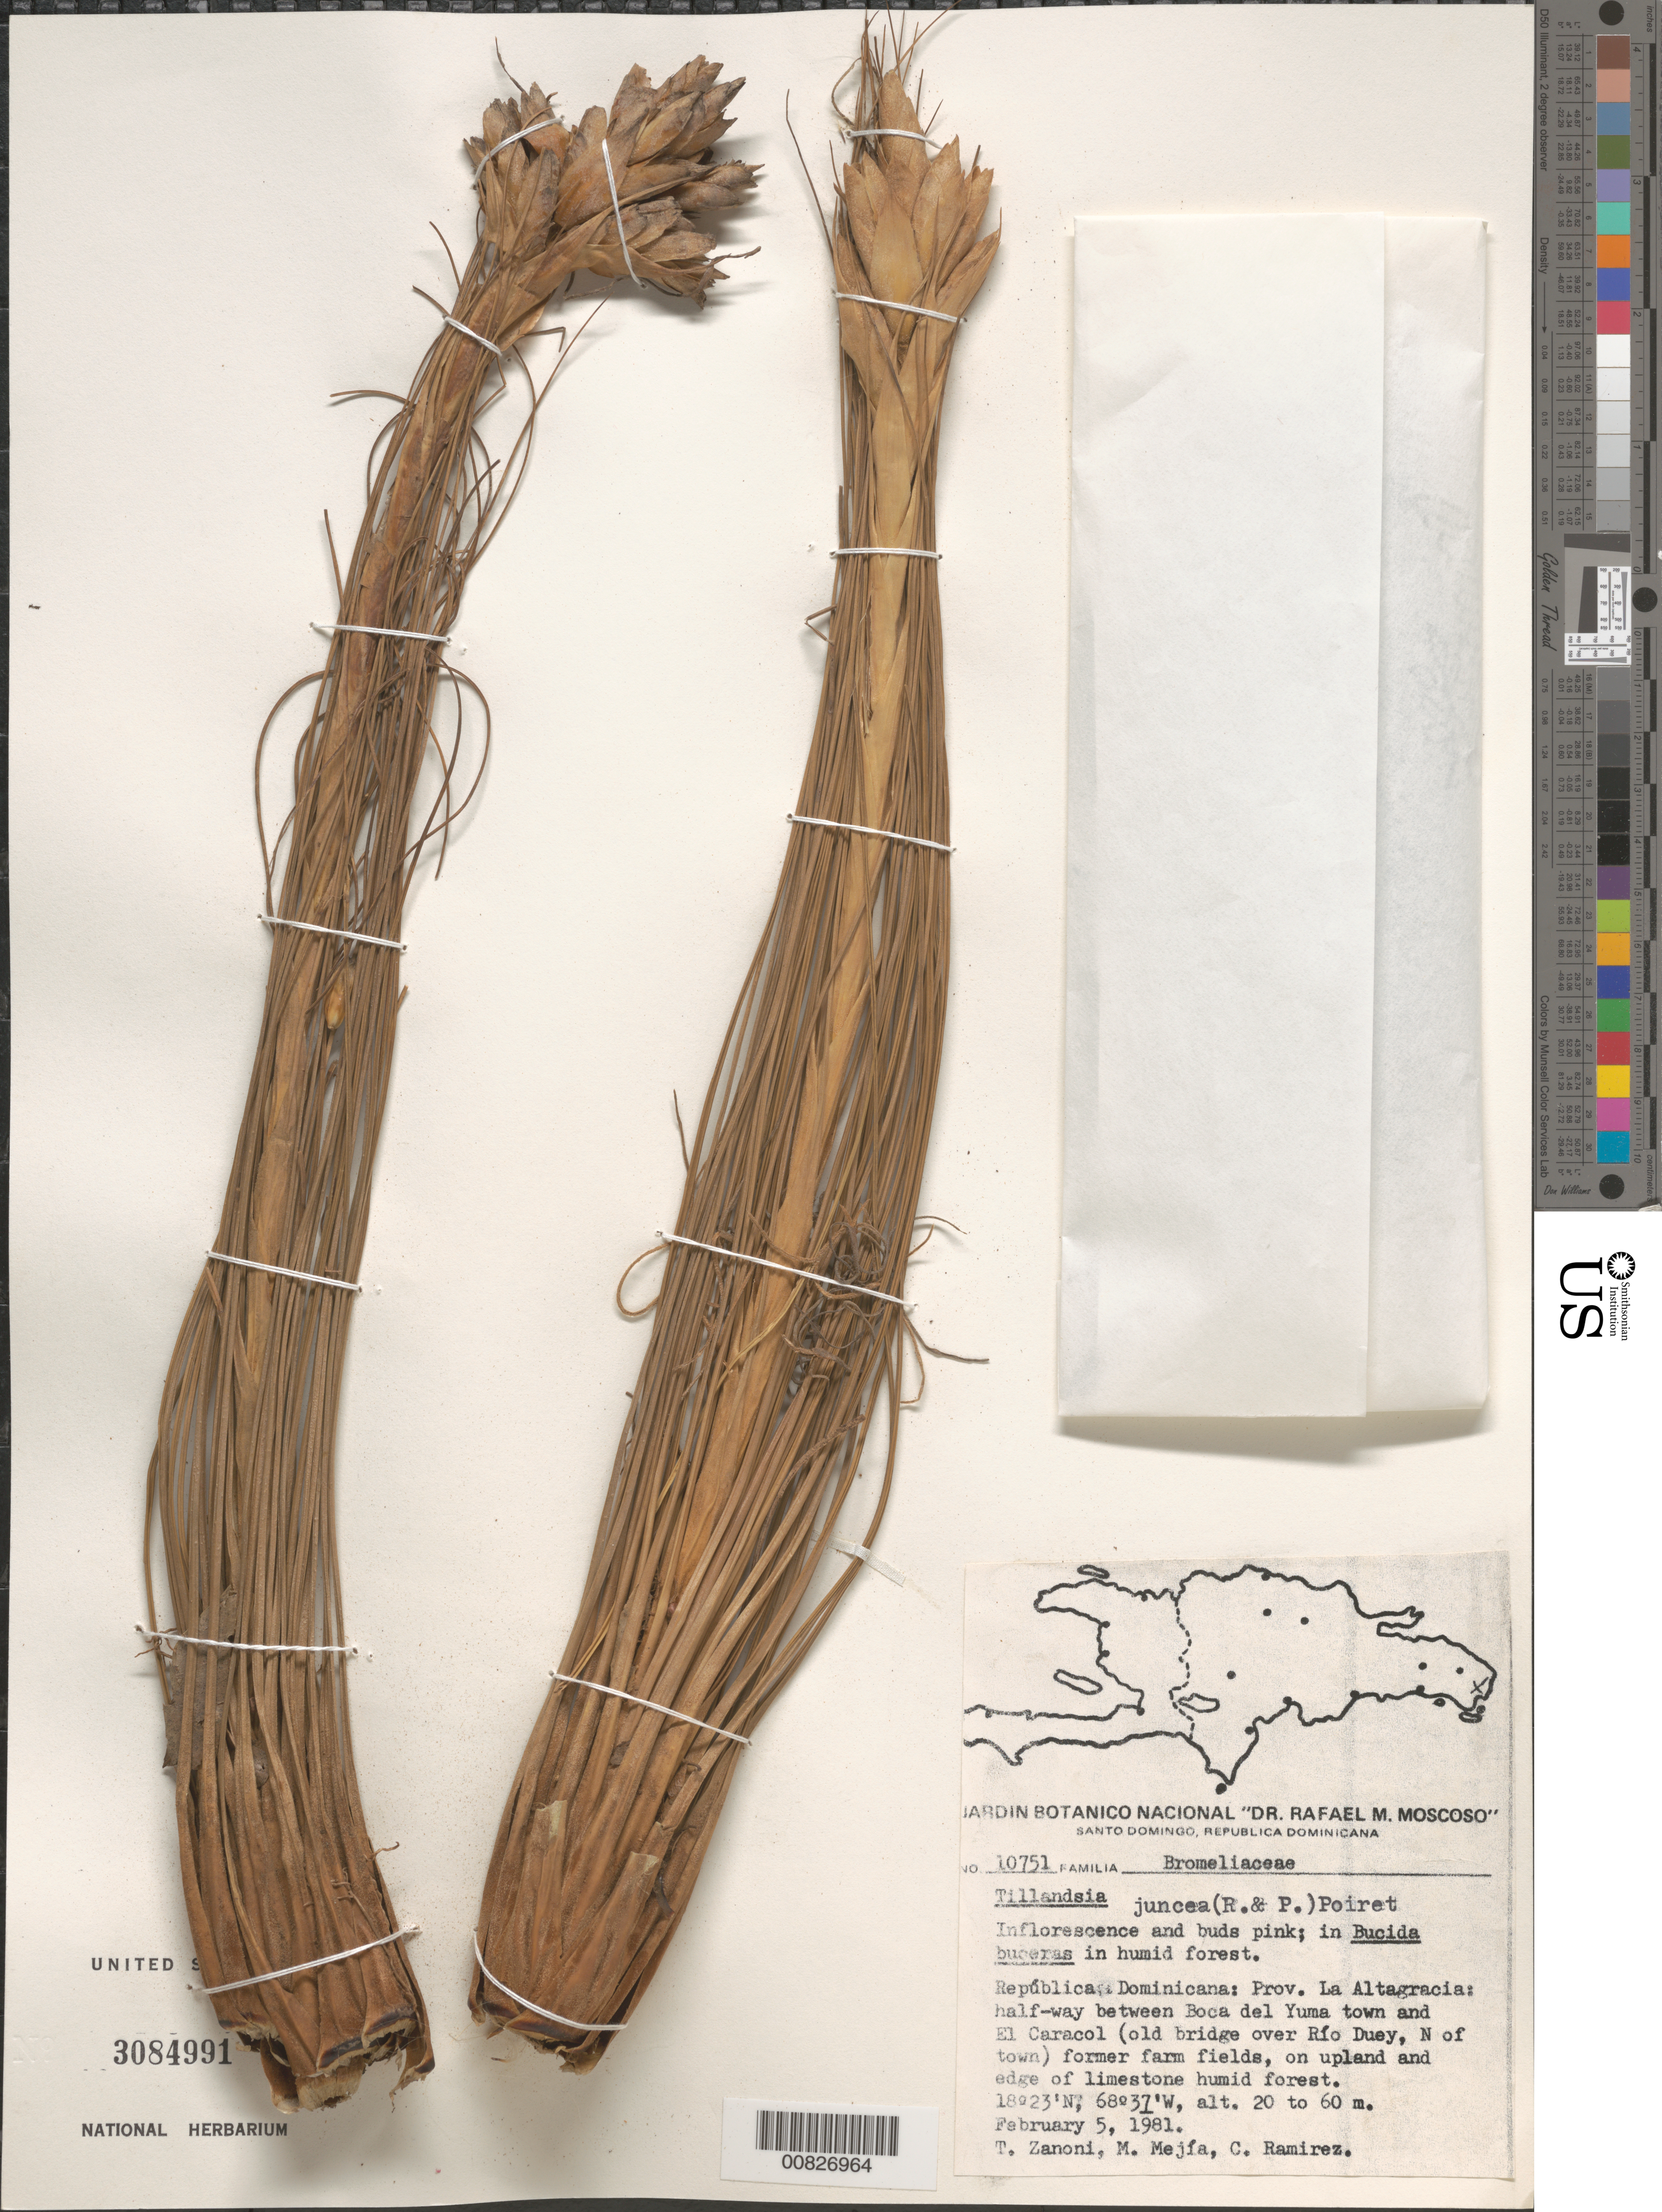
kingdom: Plantae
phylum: Tracheophyta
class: Liliopsida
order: Poales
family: Bromeliaceae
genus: Tillandsia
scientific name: Tillandsia juncea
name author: (Ruiz & Pav.) Poir.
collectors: T. A. Zanoni, M. Mejia & C. Ramirez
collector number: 10751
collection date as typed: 05 Feb 1981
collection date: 1981-02-05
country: Dominican Republic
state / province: La Altagracia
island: Hispaniola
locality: Former farm fields. Half-way between Boca del Yuma town and El Caracol (old bridge over Río Duey, N of Town).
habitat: In Bucida buceras in humid forest. On upland and edge of limestone humid forest.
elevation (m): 20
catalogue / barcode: US 3084991